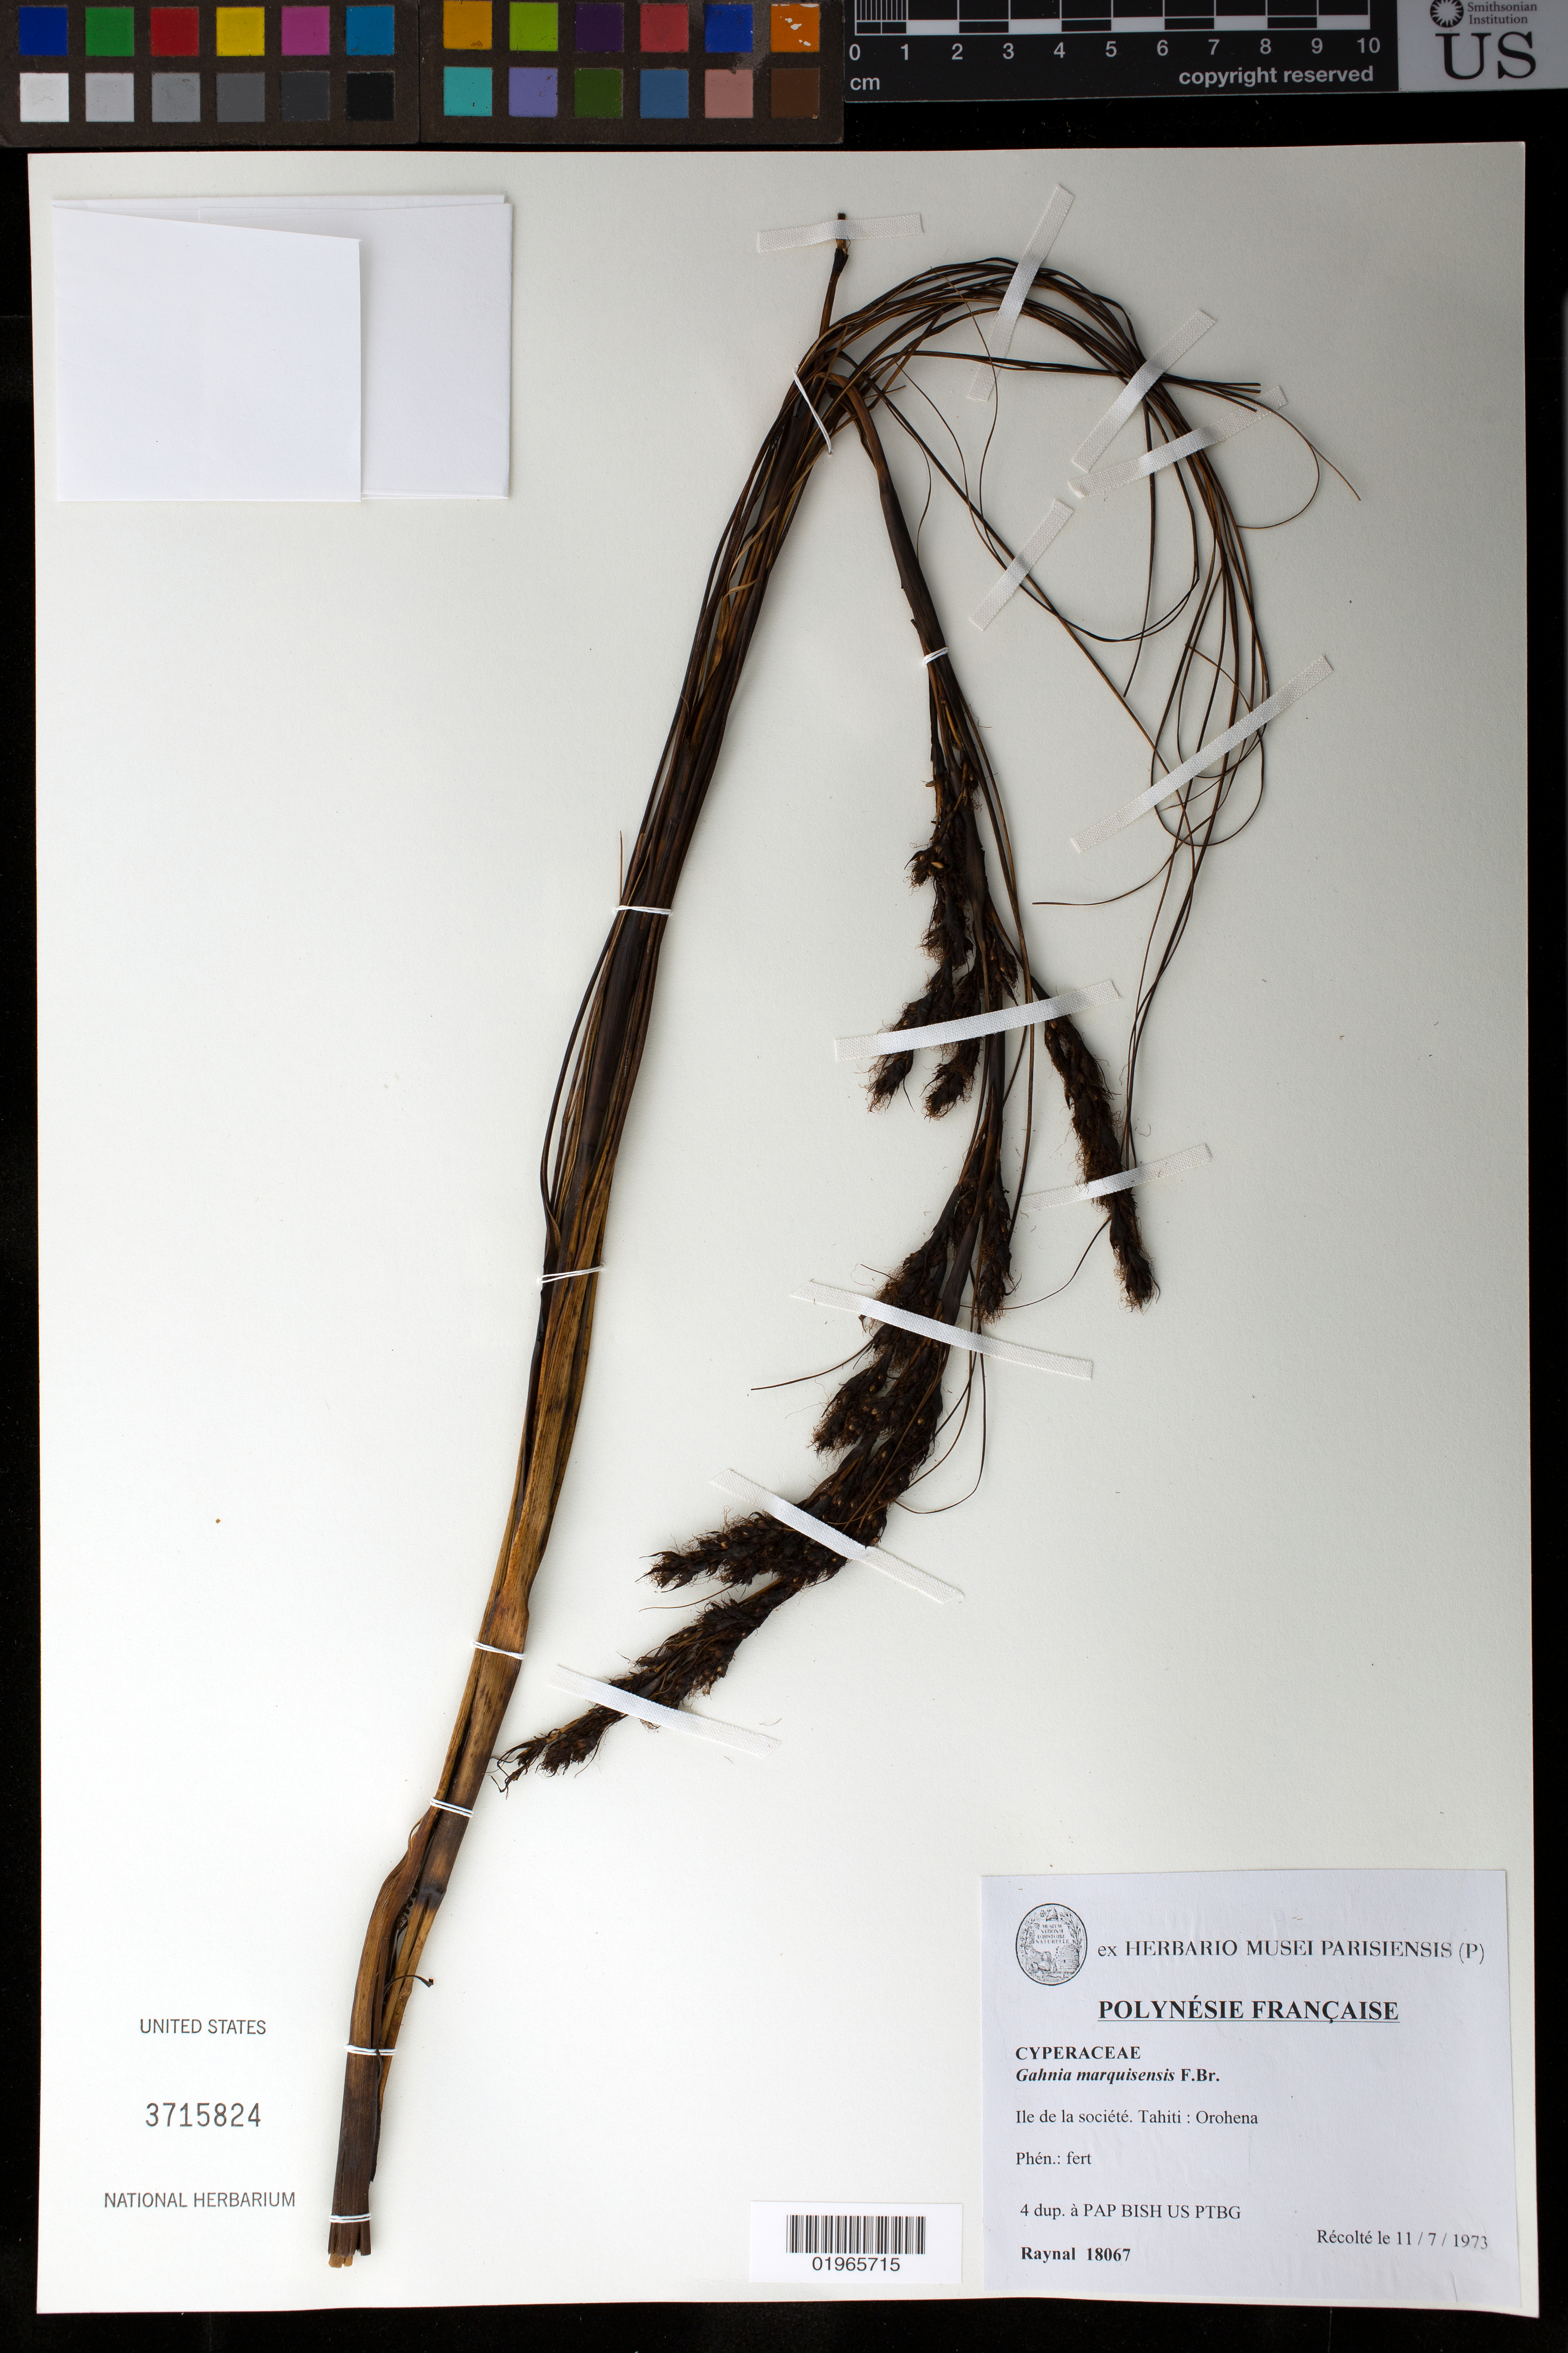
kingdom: Plantae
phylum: Tracheophyta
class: Liliopsida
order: Poales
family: Cyperaceae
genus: Gahnia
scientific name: Gahnia marquisensis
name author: F. Br.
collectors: J. Raynal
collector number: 18067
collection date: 1973-07-11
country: French Polynesia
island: Tahiti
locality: Tahiti: Orohena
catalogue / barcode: US 3715824